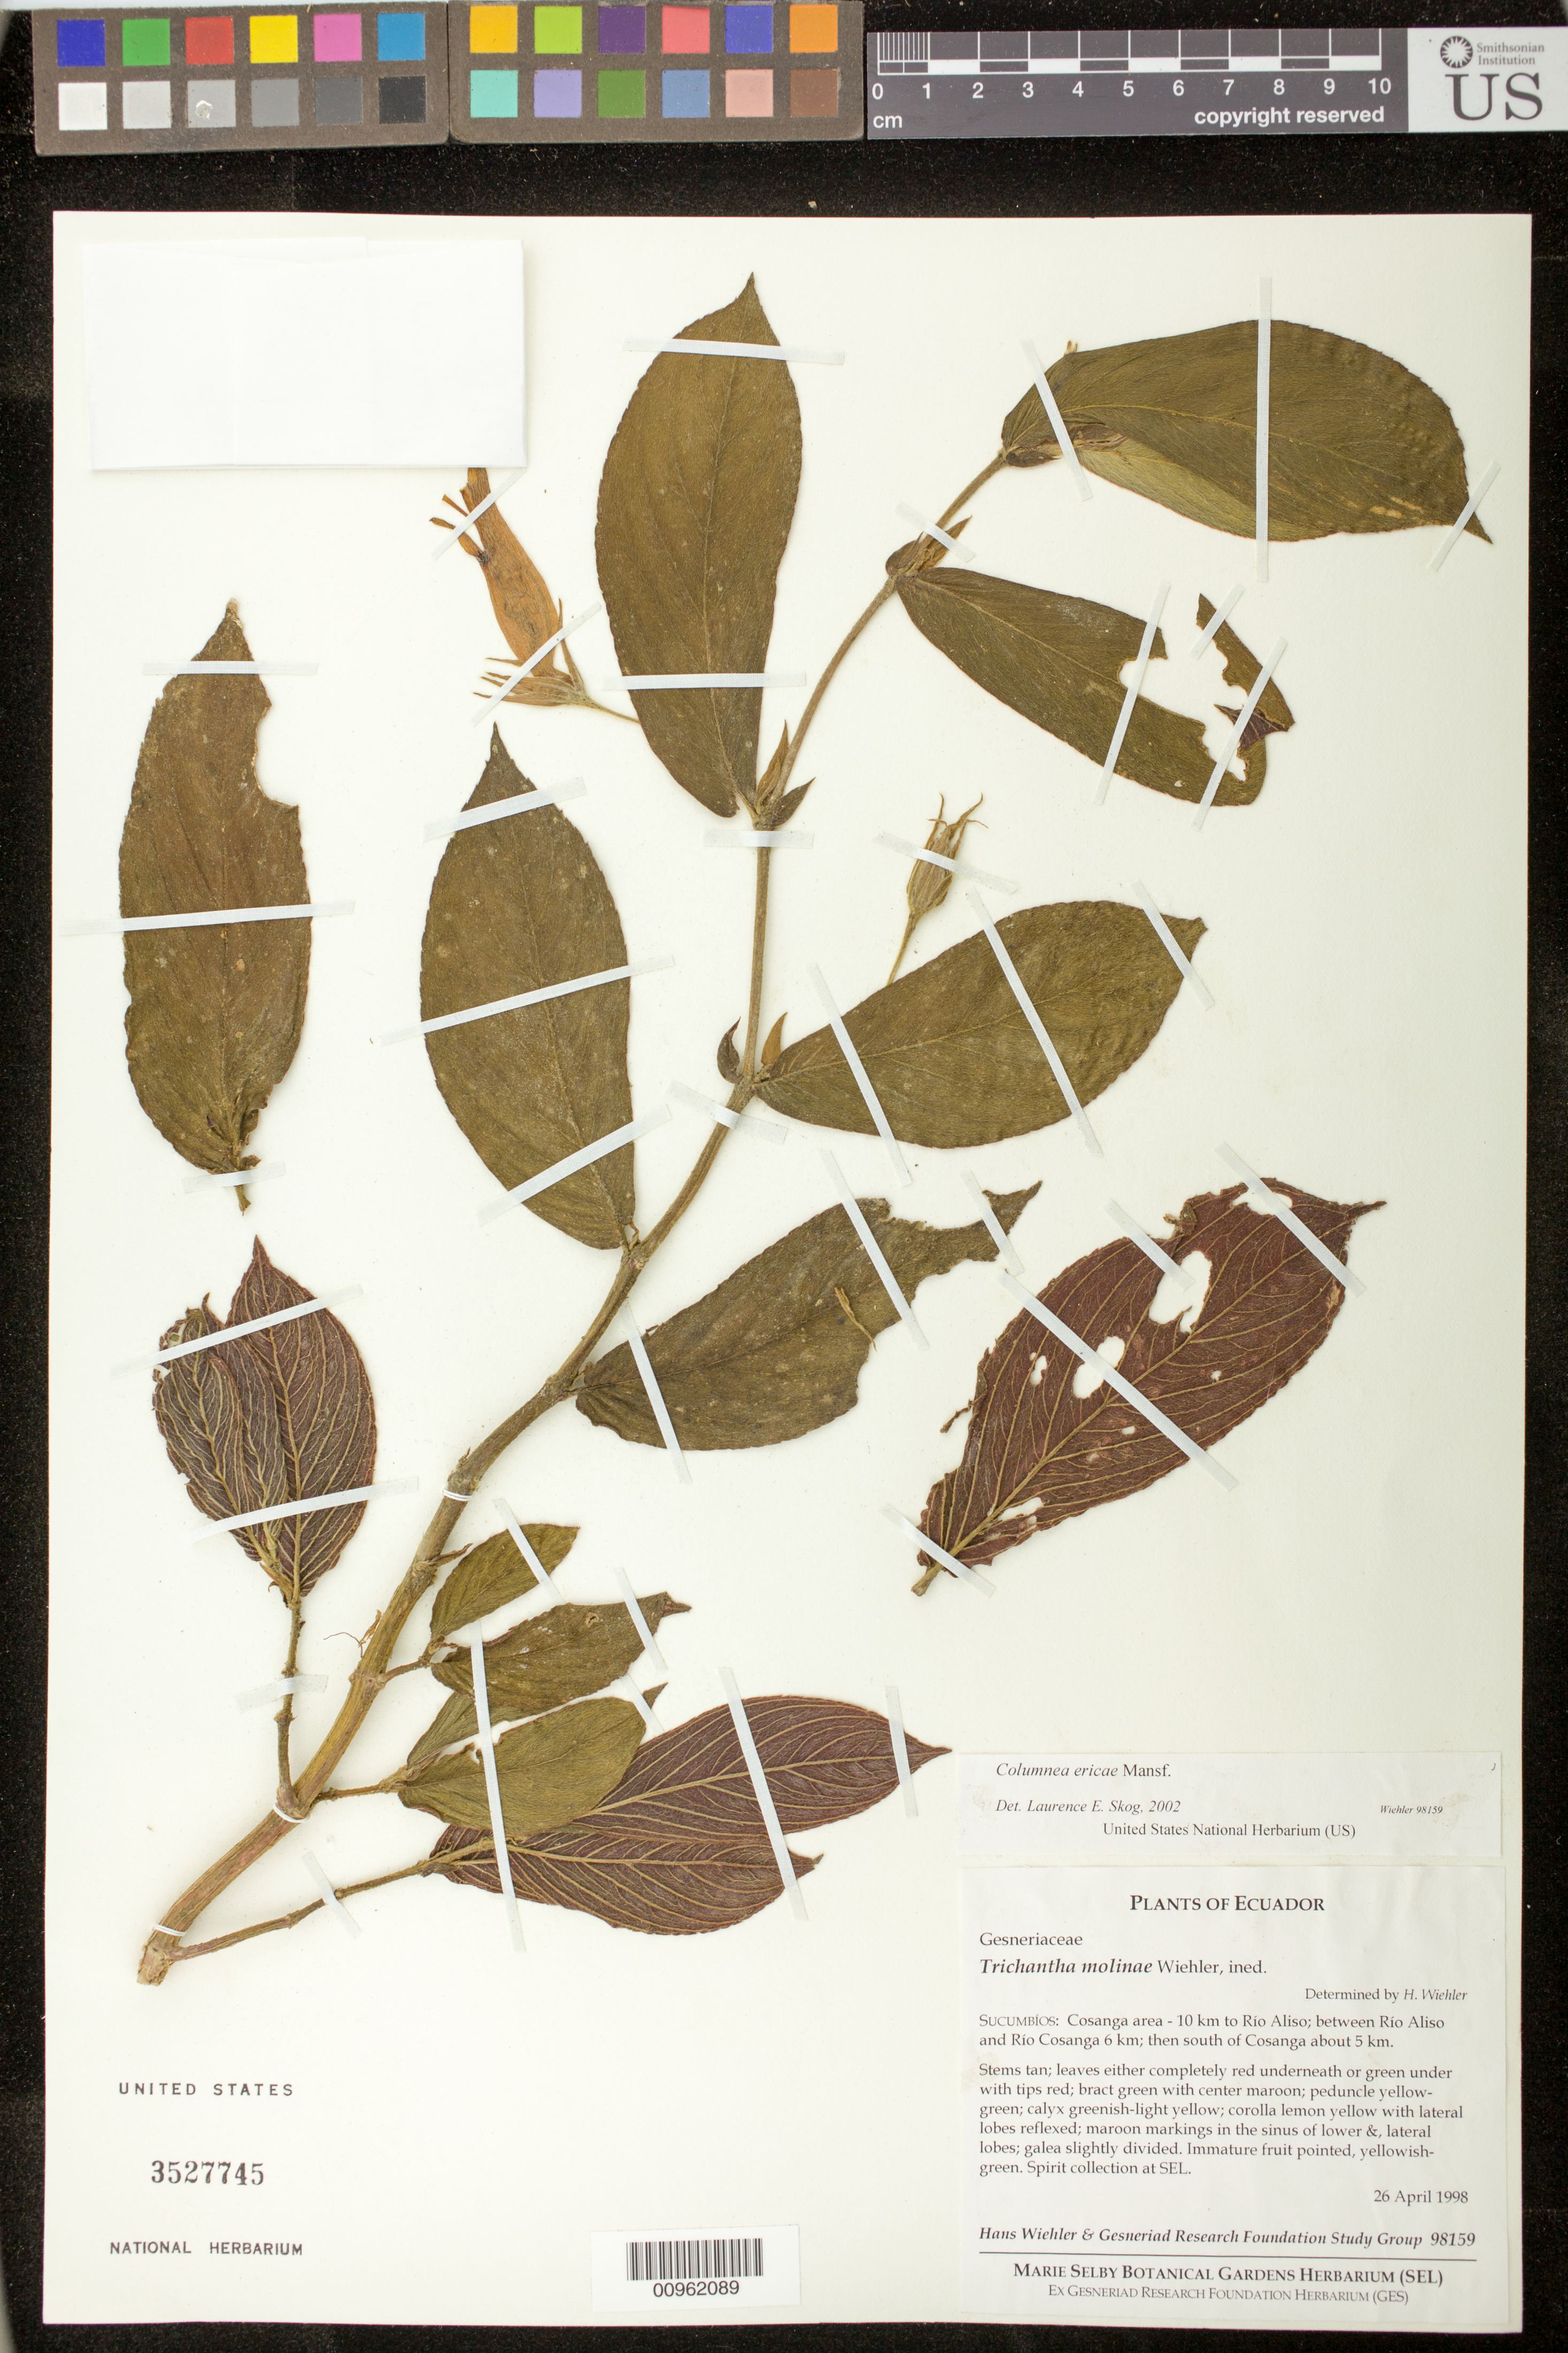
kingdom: Plantae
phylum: Tracheophyta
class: Magnoliopsida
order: Lamiales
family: Gesneriaceae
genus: Columnea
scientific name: Columnea ericae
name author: Mansf.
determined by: Skog, Laurence E.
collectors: H. J. Wiehler & GRF Study Group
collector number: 98159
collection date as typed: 26 Apr 1998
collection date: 1998-04-26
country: Ecuador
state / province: Sucumbíos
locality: Sucumbíos: Cosanga area - 10 km to Rio Aliso; between Rio Aliso and Rio Cosanga 6 km; then south of Cosanga about 5 km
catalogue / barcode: US 3527745